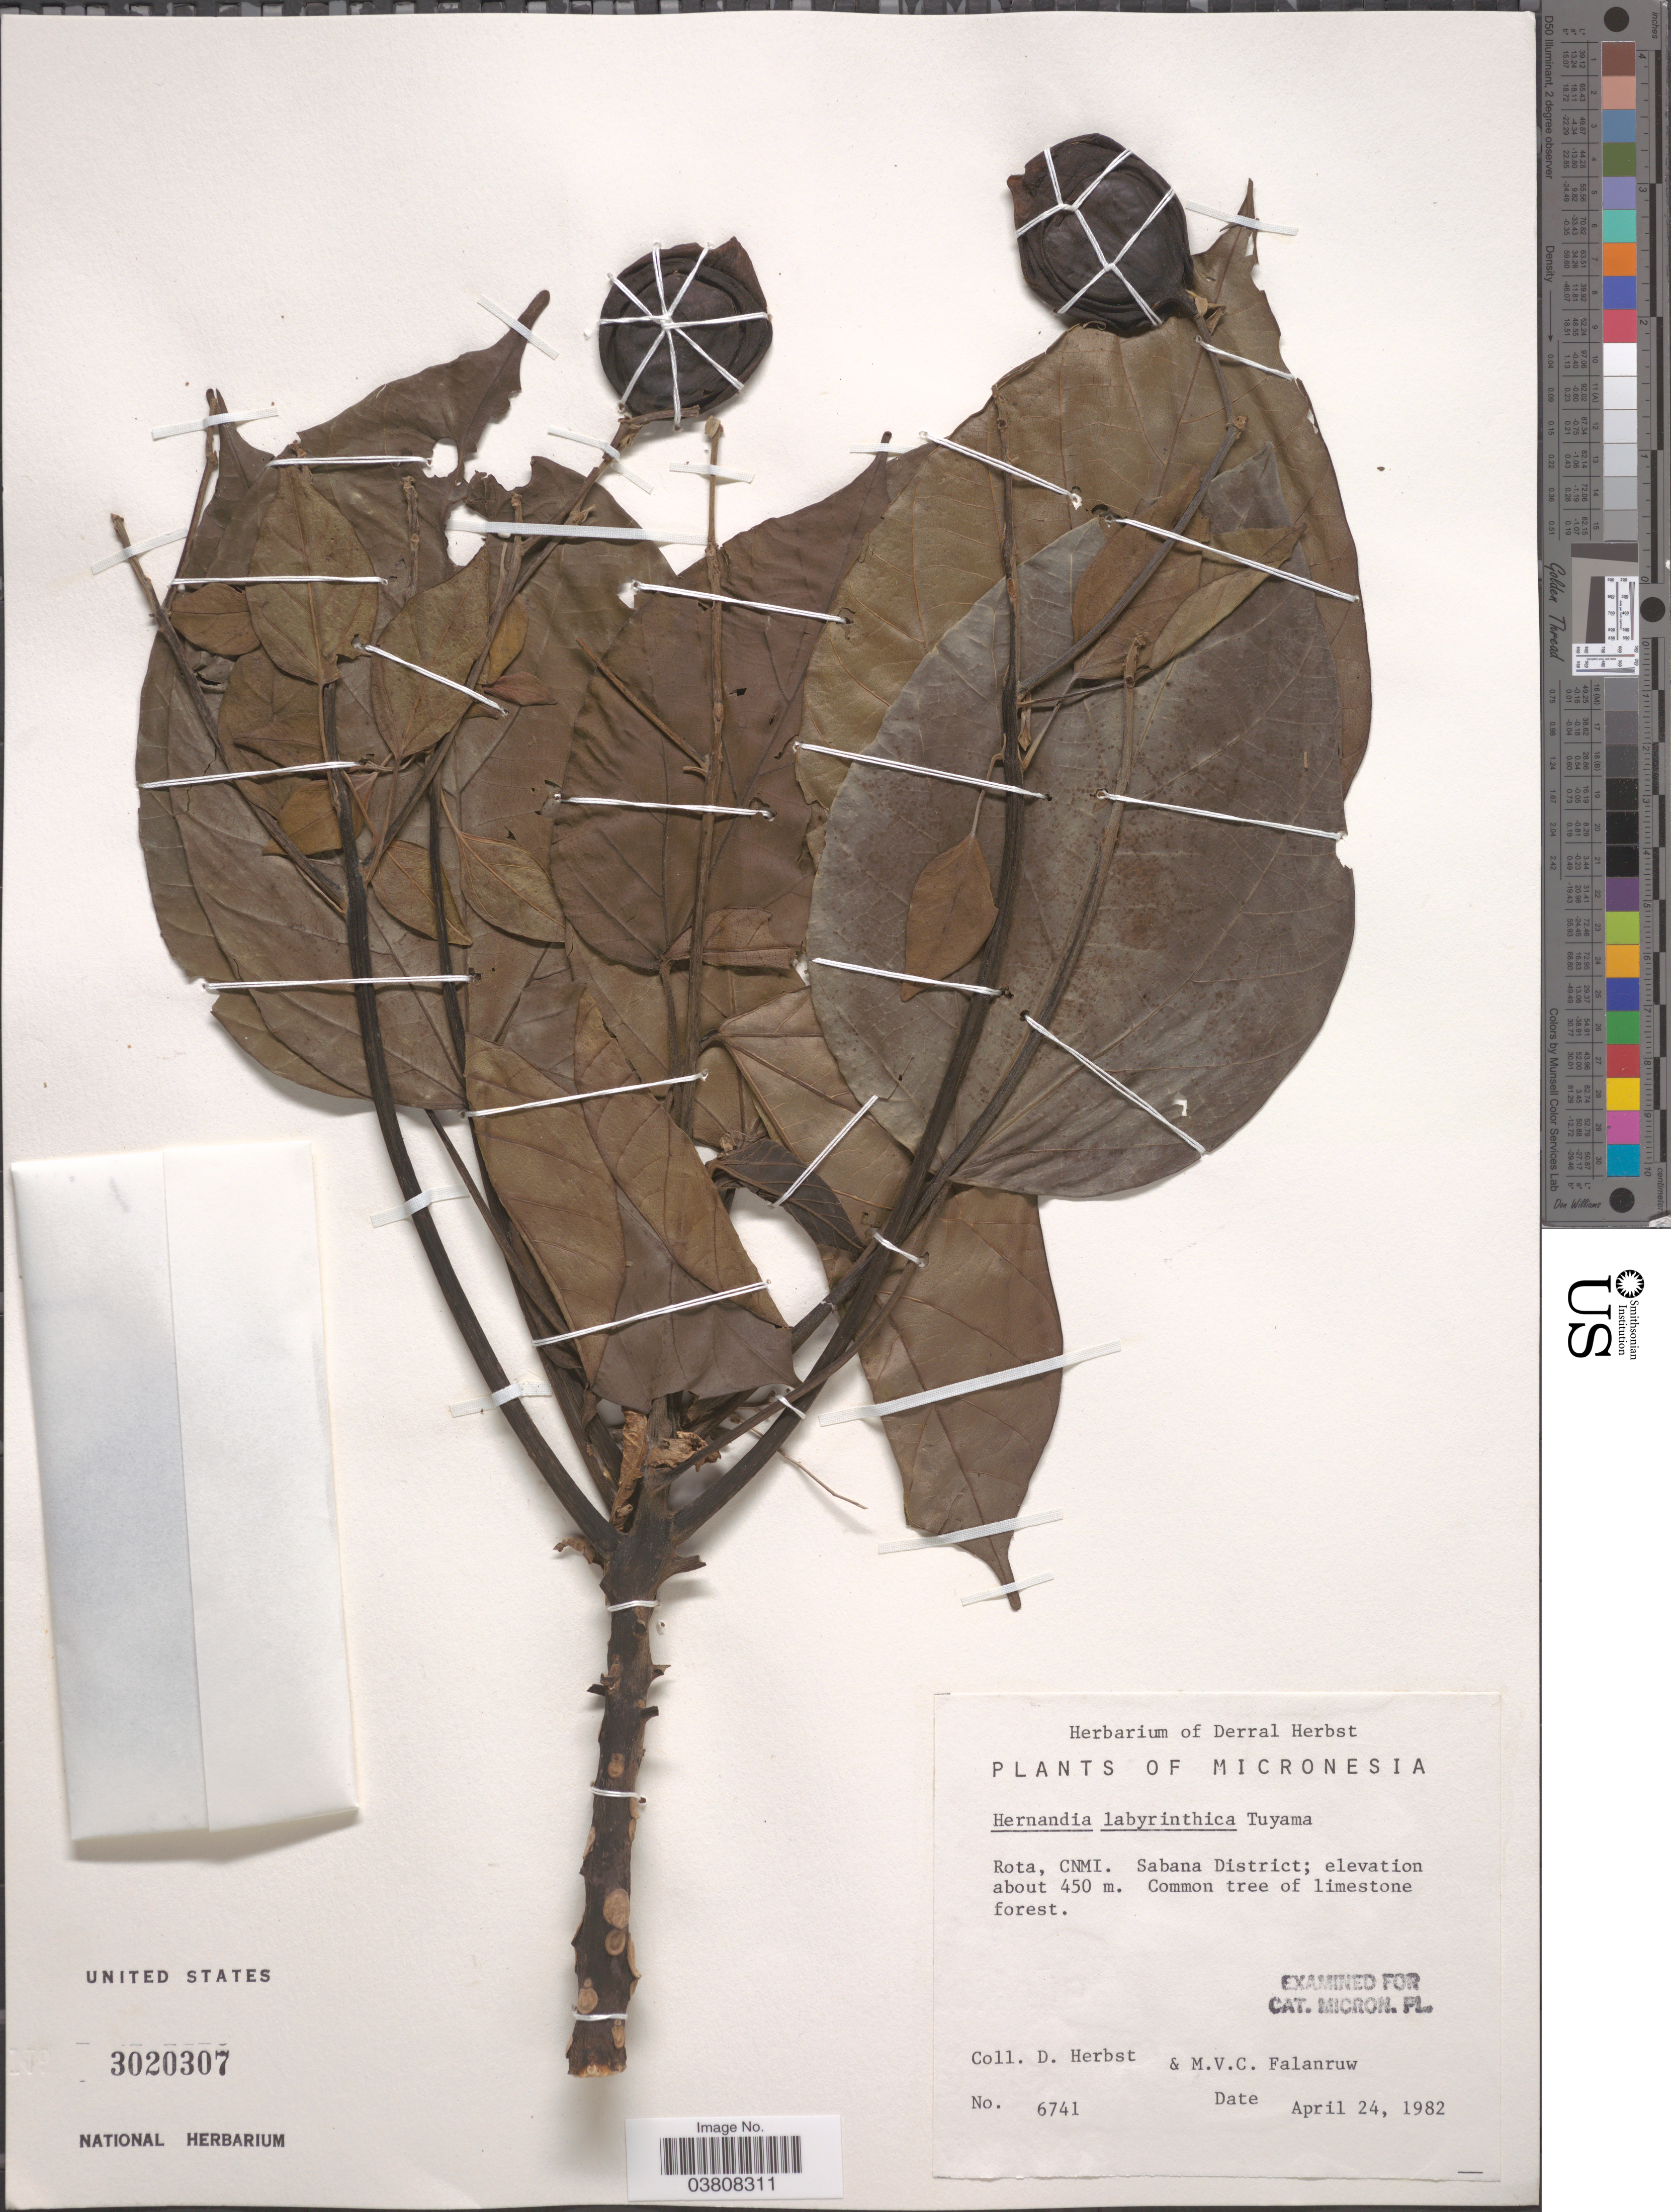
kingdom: Plantae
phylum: Tracheophyta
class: Magnoliopsida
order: Laurales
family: Hernandiaceae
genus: Hernandia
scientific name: Hernandia ovigera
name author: L.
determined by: Strong, Mark T., (BOT), Smithsonian Institution - National Museum of Natural History (UNITED STATES)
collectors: D. R. Herbst & M. V. Falanruw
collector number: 6741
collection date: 1982-04-24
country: Northern Mariana Islands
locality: Micronesia. Rota, CNMI. Sabana District.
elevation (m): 450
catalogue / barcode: US 3020307